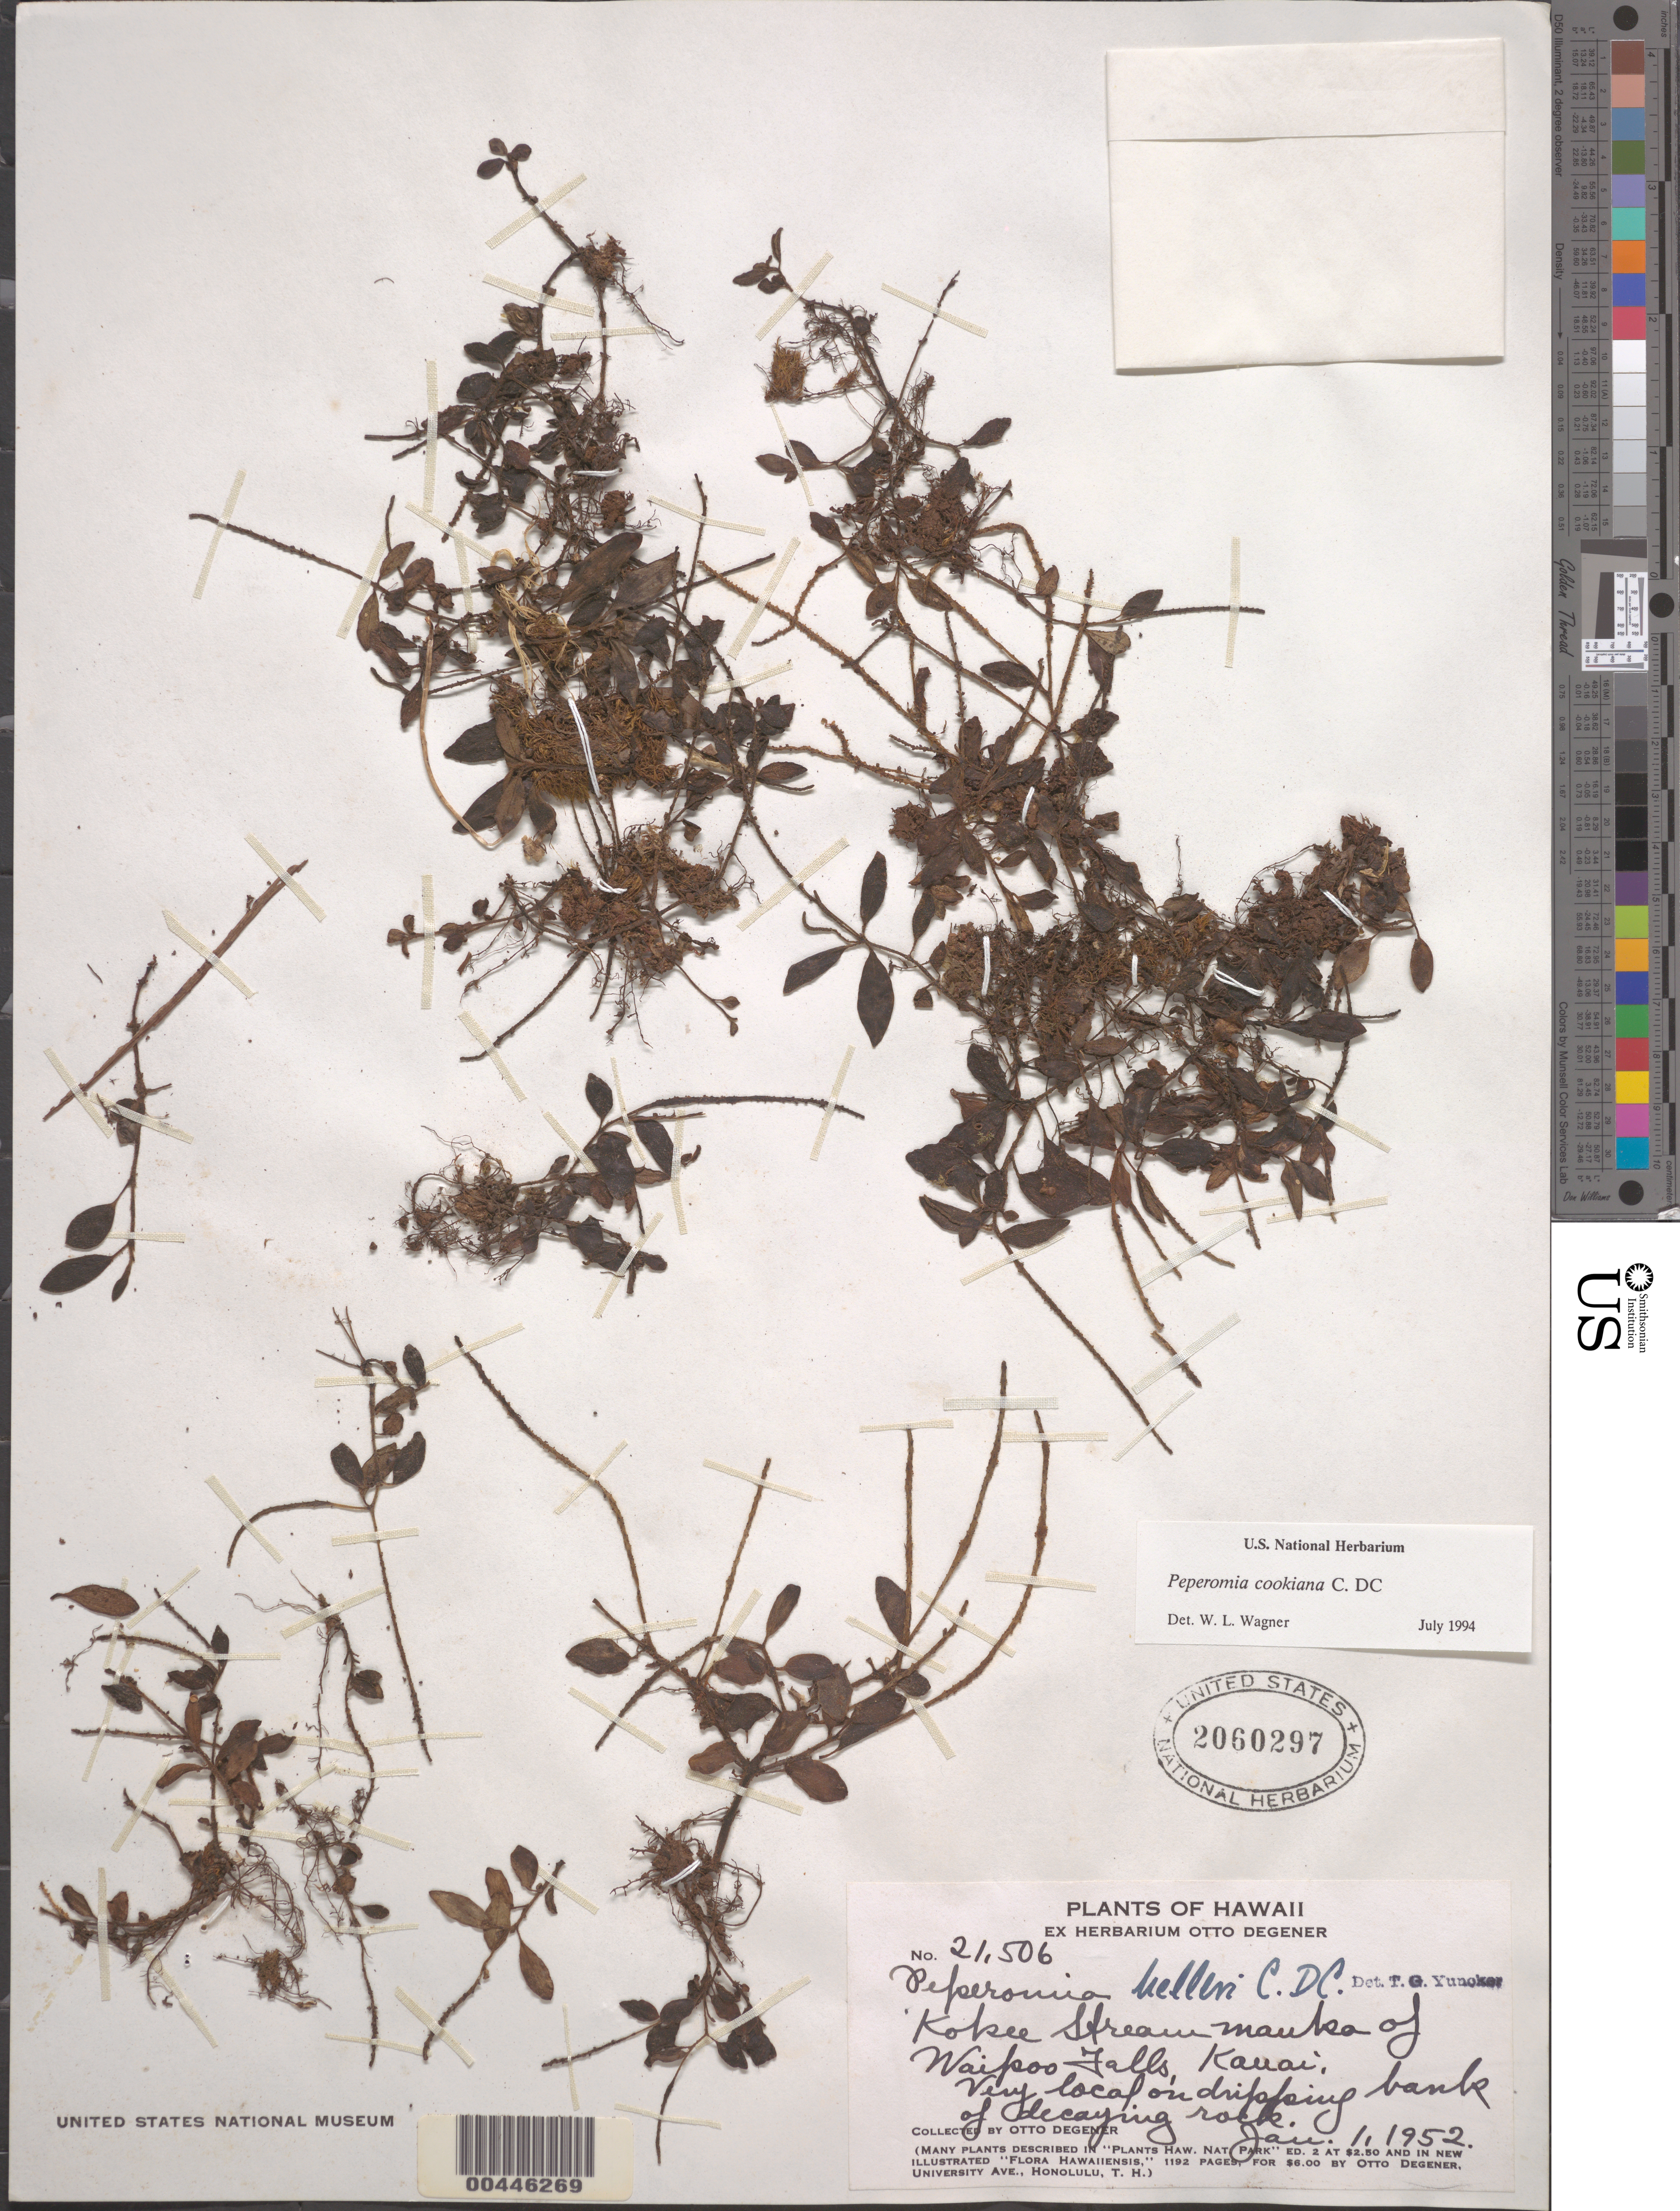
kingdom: Plantae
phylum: Tracheophyta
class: Magnoliopsida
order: Piperales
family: Piperaceae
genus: Peperomia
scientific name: Peperomia cookiana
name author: C. DC.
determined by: Wagner, W. L., (BOT), Smithsonian Institution - National Museum of Natural History (UNITED STATES)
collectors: O. Degener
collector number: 21506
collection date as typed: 1 Jan 1952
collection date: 1952-01-01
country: United States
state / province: Hawaii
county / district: Kauai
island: Kaua'i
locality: Kokee Stream mauka of Waipoo Falls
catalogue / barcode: US 2060297